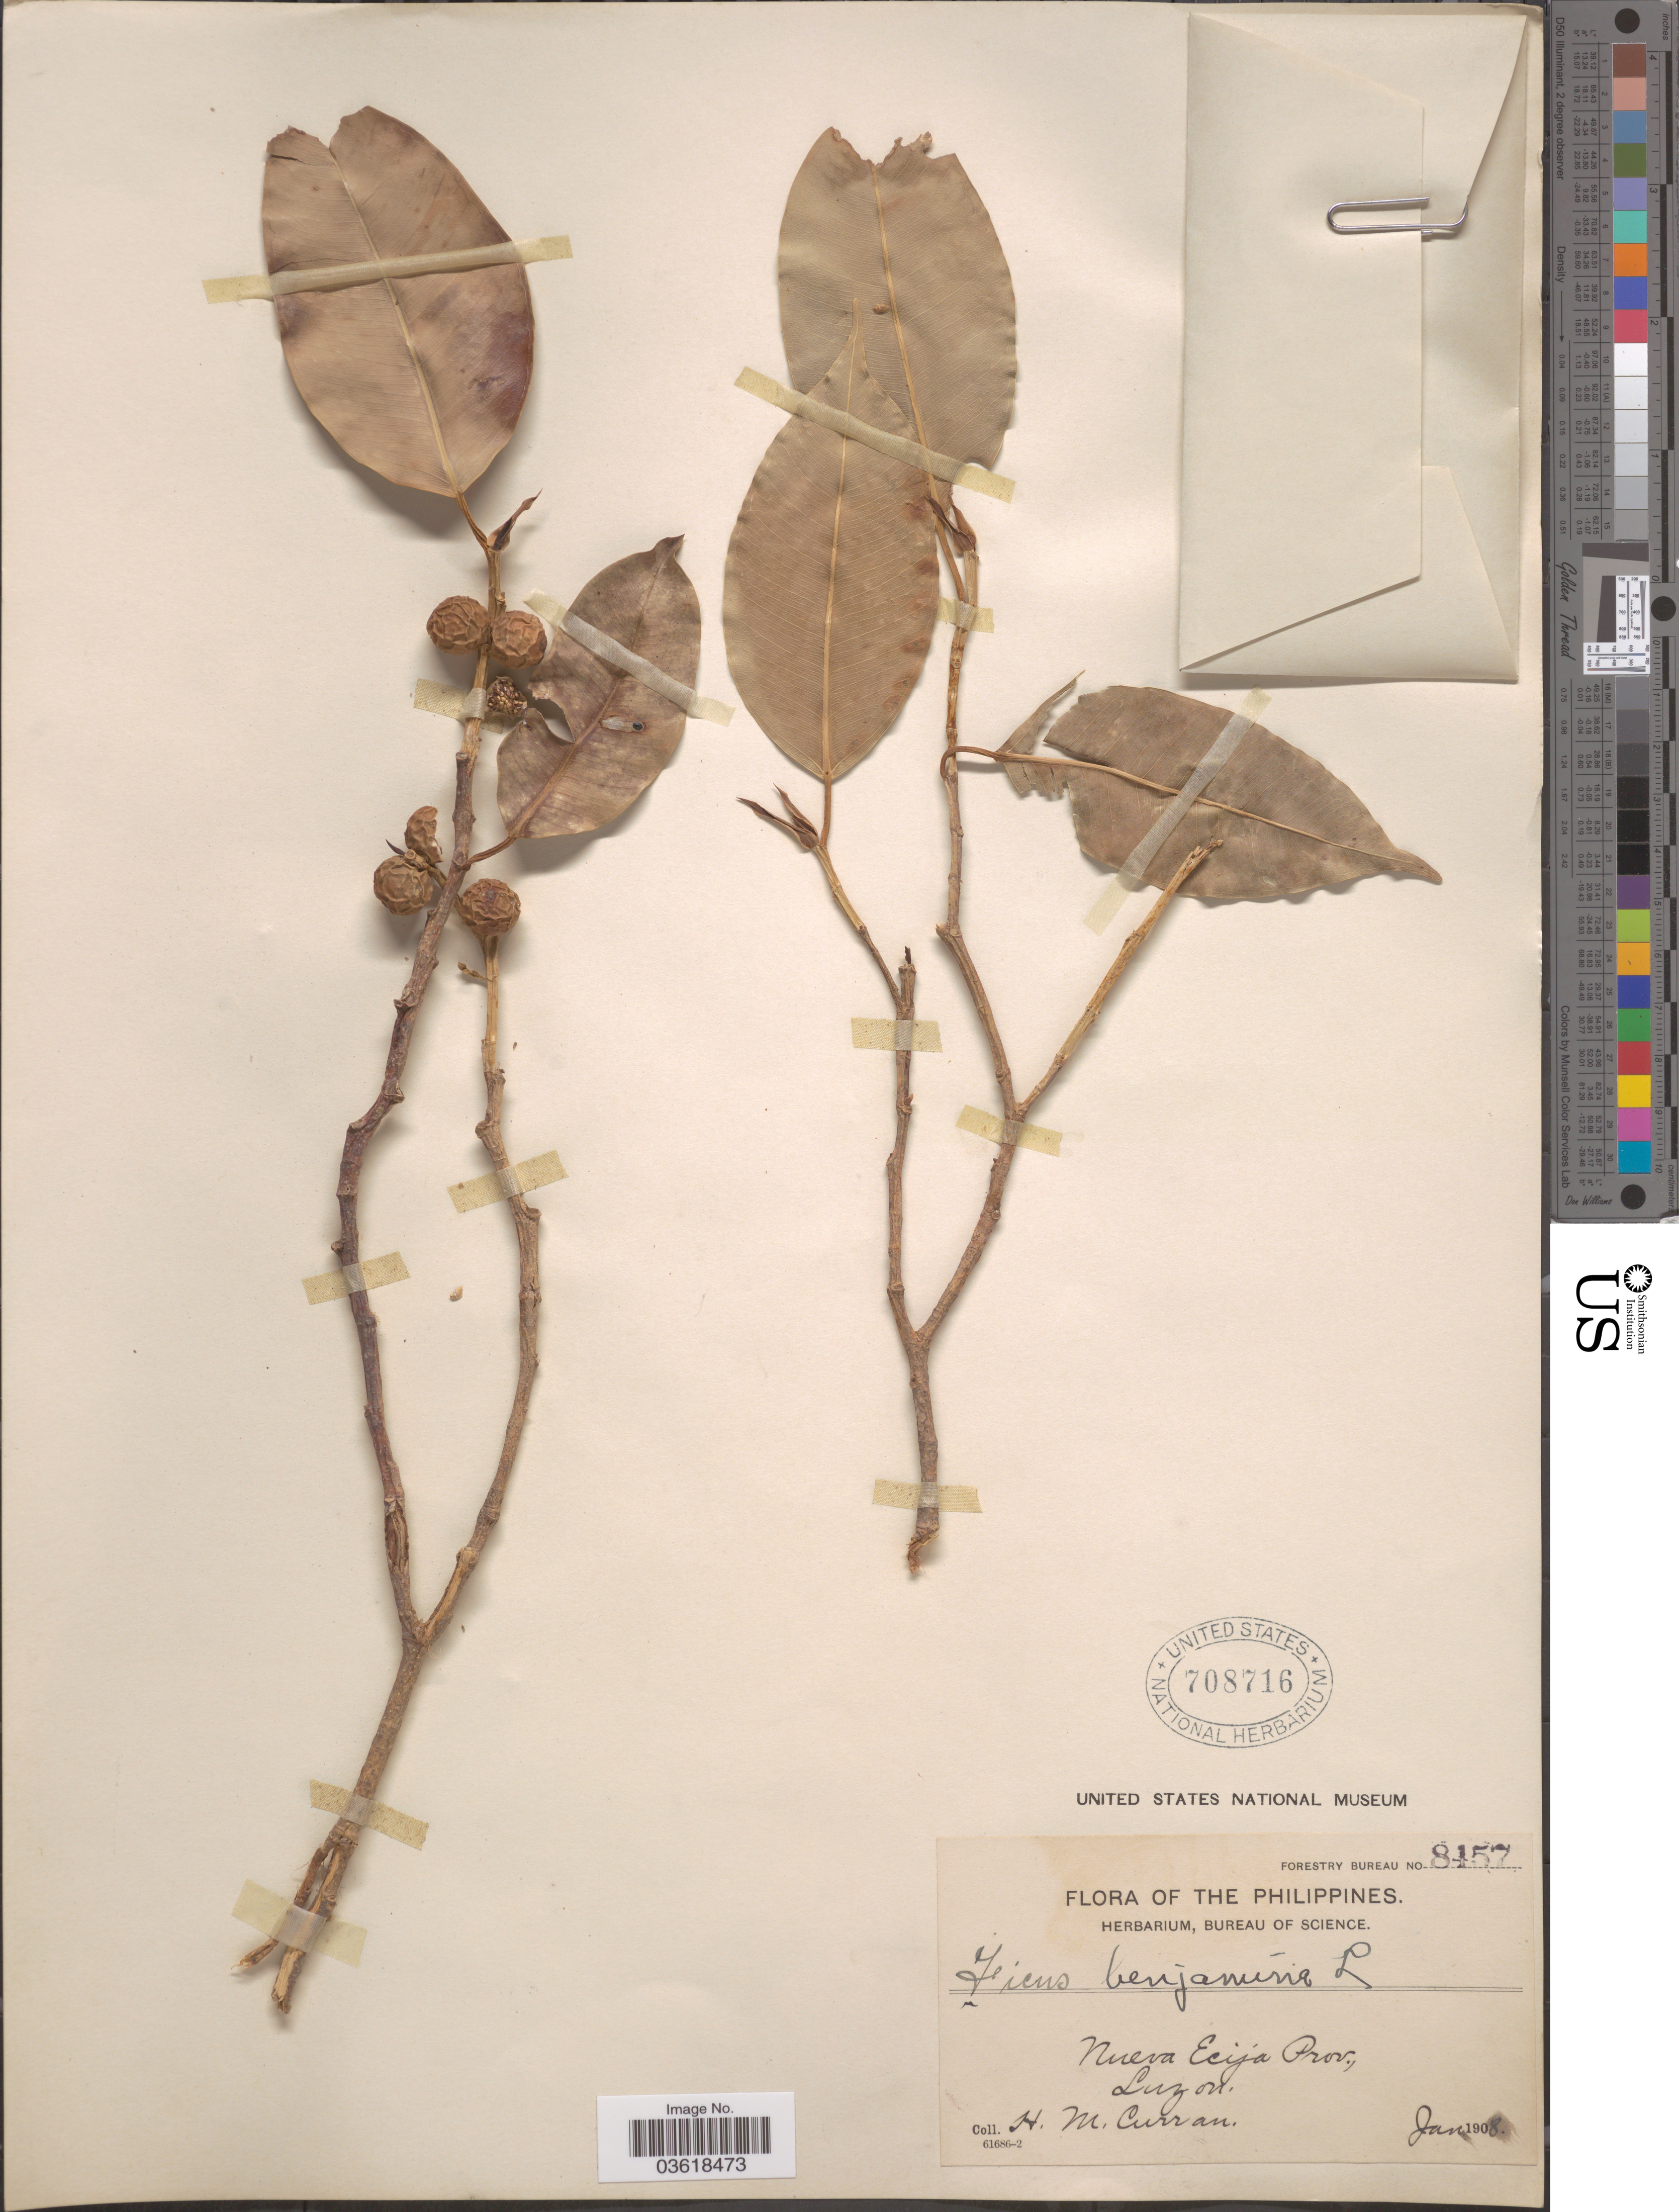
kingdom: Plantae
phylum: Tracheophyta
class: Magnoliopsida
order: Rosales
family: Moraceae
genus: Ficus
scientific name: Ficus benjamina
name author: L.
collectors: H. M. Curran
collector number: Forestry Bureau 8457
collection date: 1908-01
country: Philippines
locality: Nueva Ecija Prov., Luzon.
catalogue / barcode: US 708716